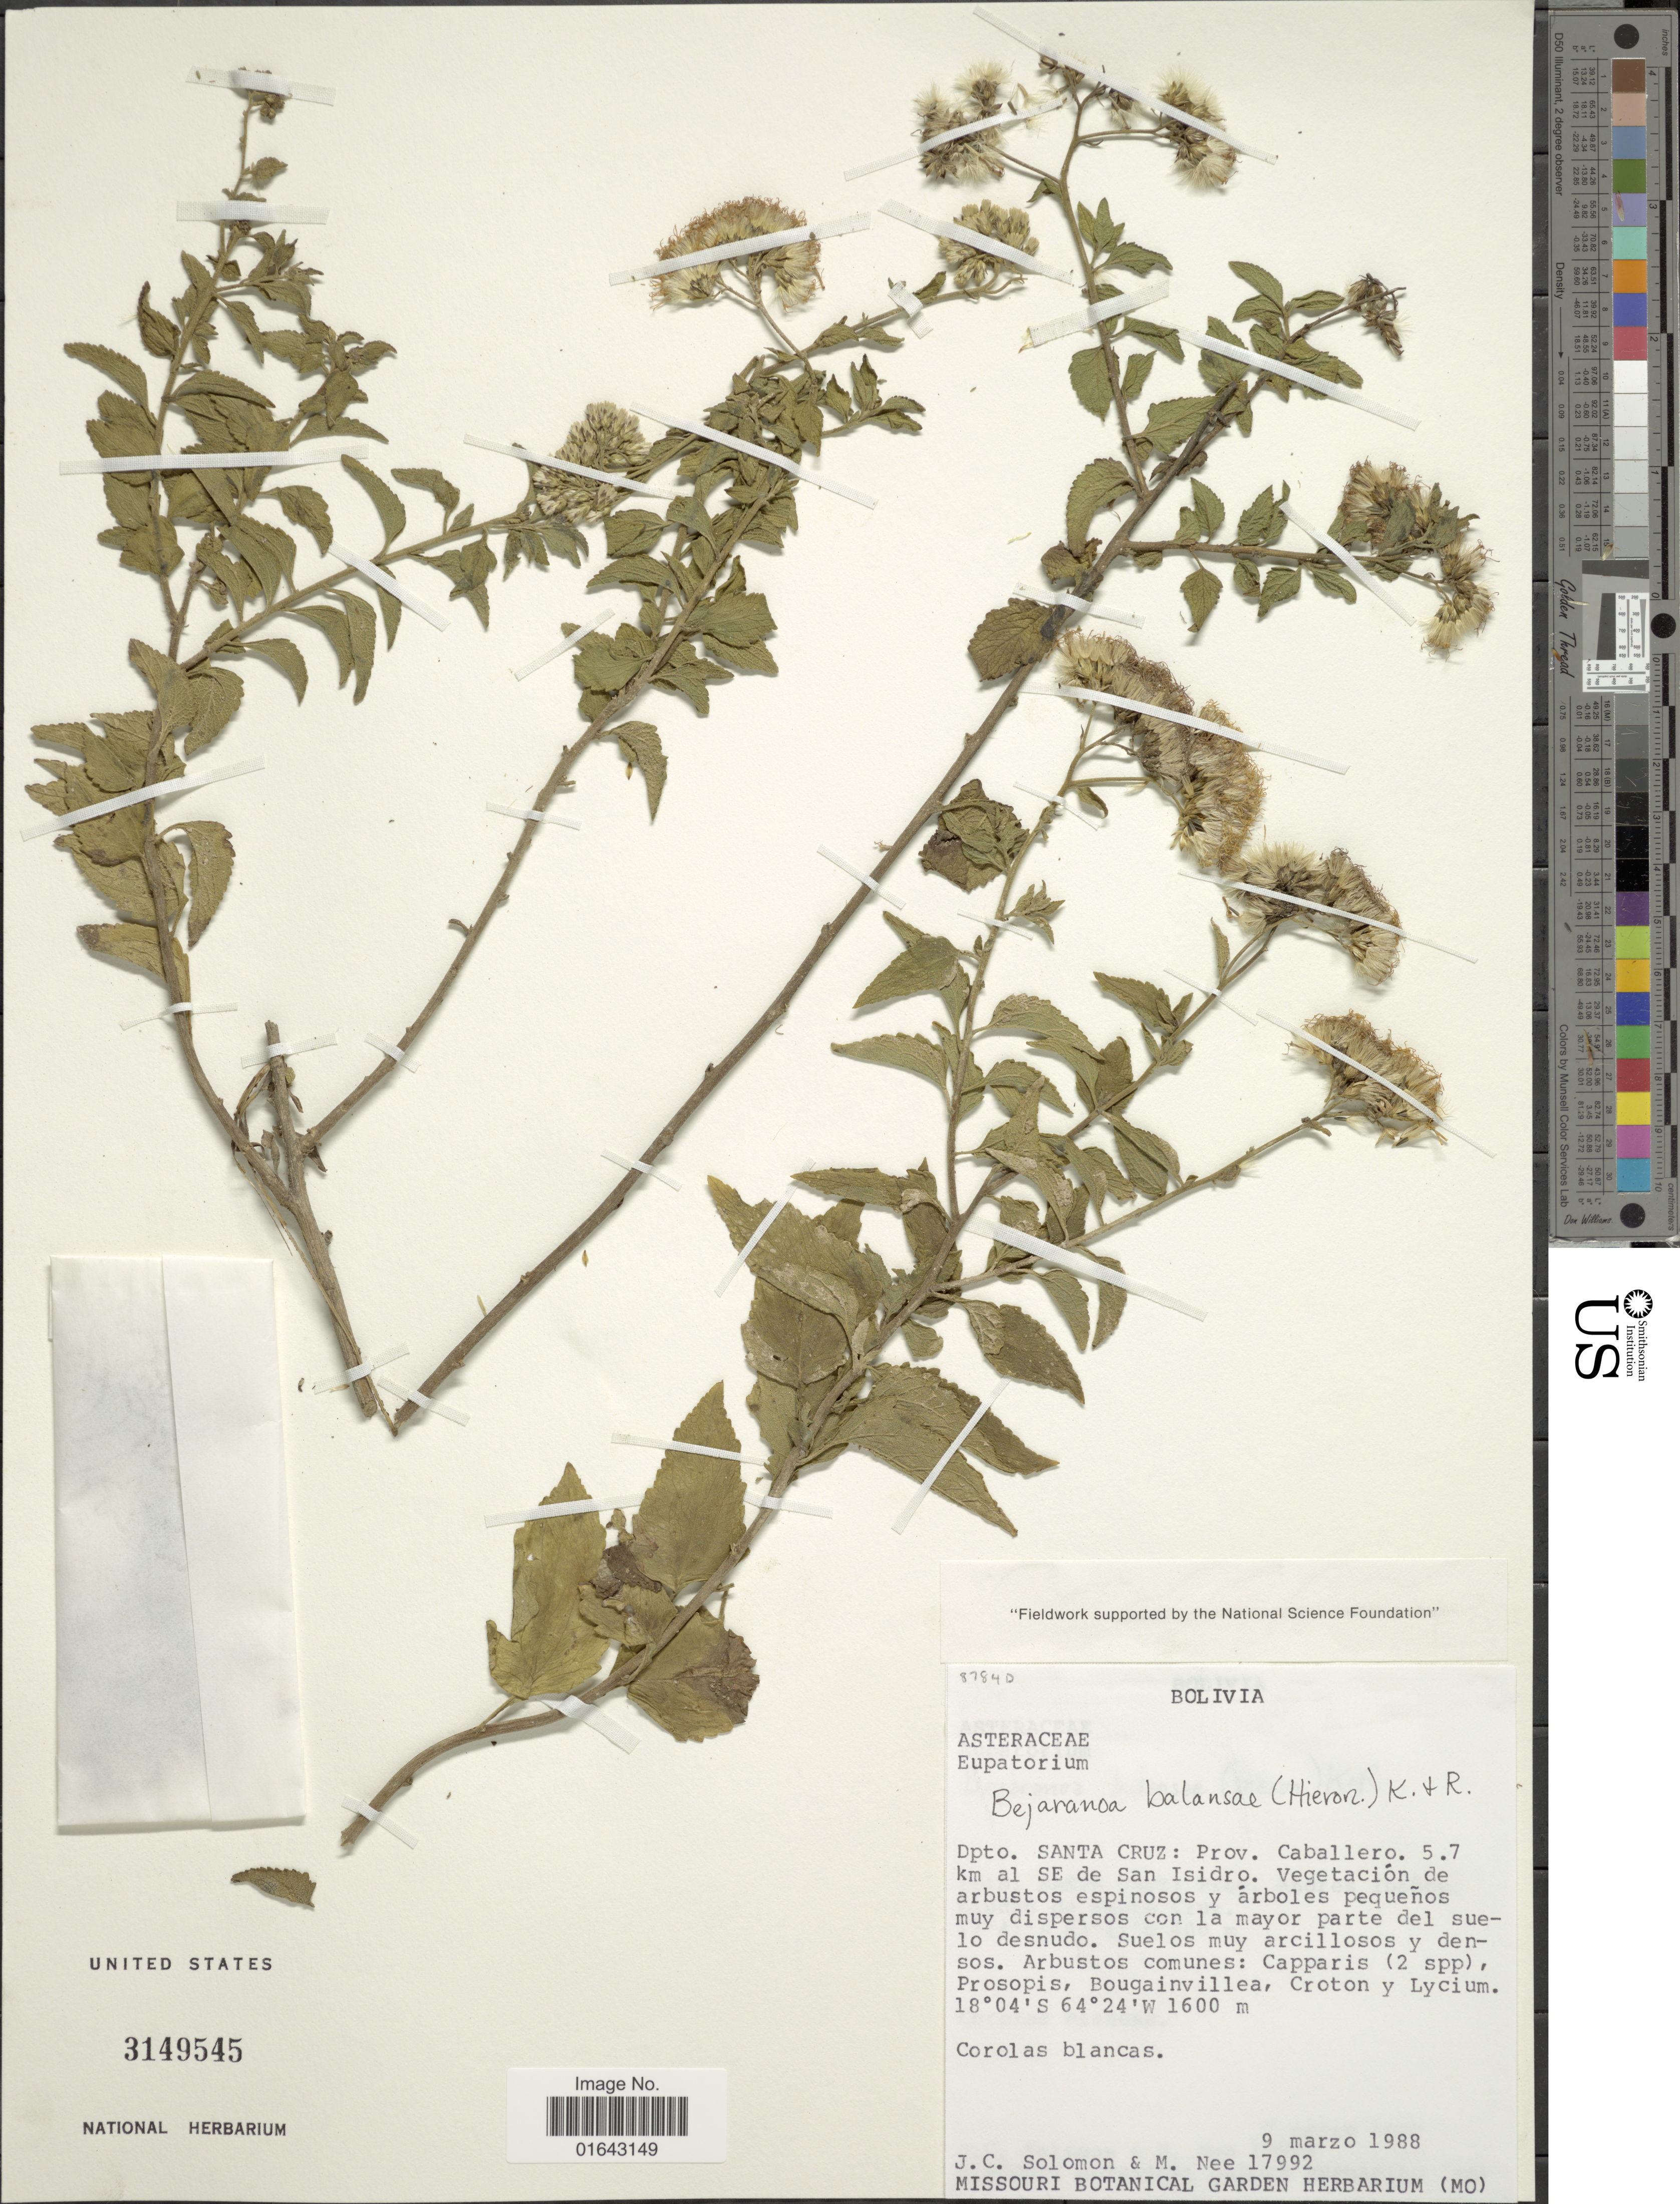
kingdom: Plantae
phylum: Tracheophyta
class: Magnoliopsida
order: Asterales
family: Asteraceae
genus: Bejaranoa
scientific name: Bejaranoa balansae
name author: (Hieron.) R.M. King & H. Rob.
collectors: J. C. Solomon & M. Nee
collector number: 17992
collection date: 1988-03-09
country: Bolivia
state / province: Santa Cruz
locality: Dpto. Santa Cruz: Prov. Caballero. 5.7 km al SE de San Isidro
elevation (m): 1600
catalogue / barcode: US 3149545